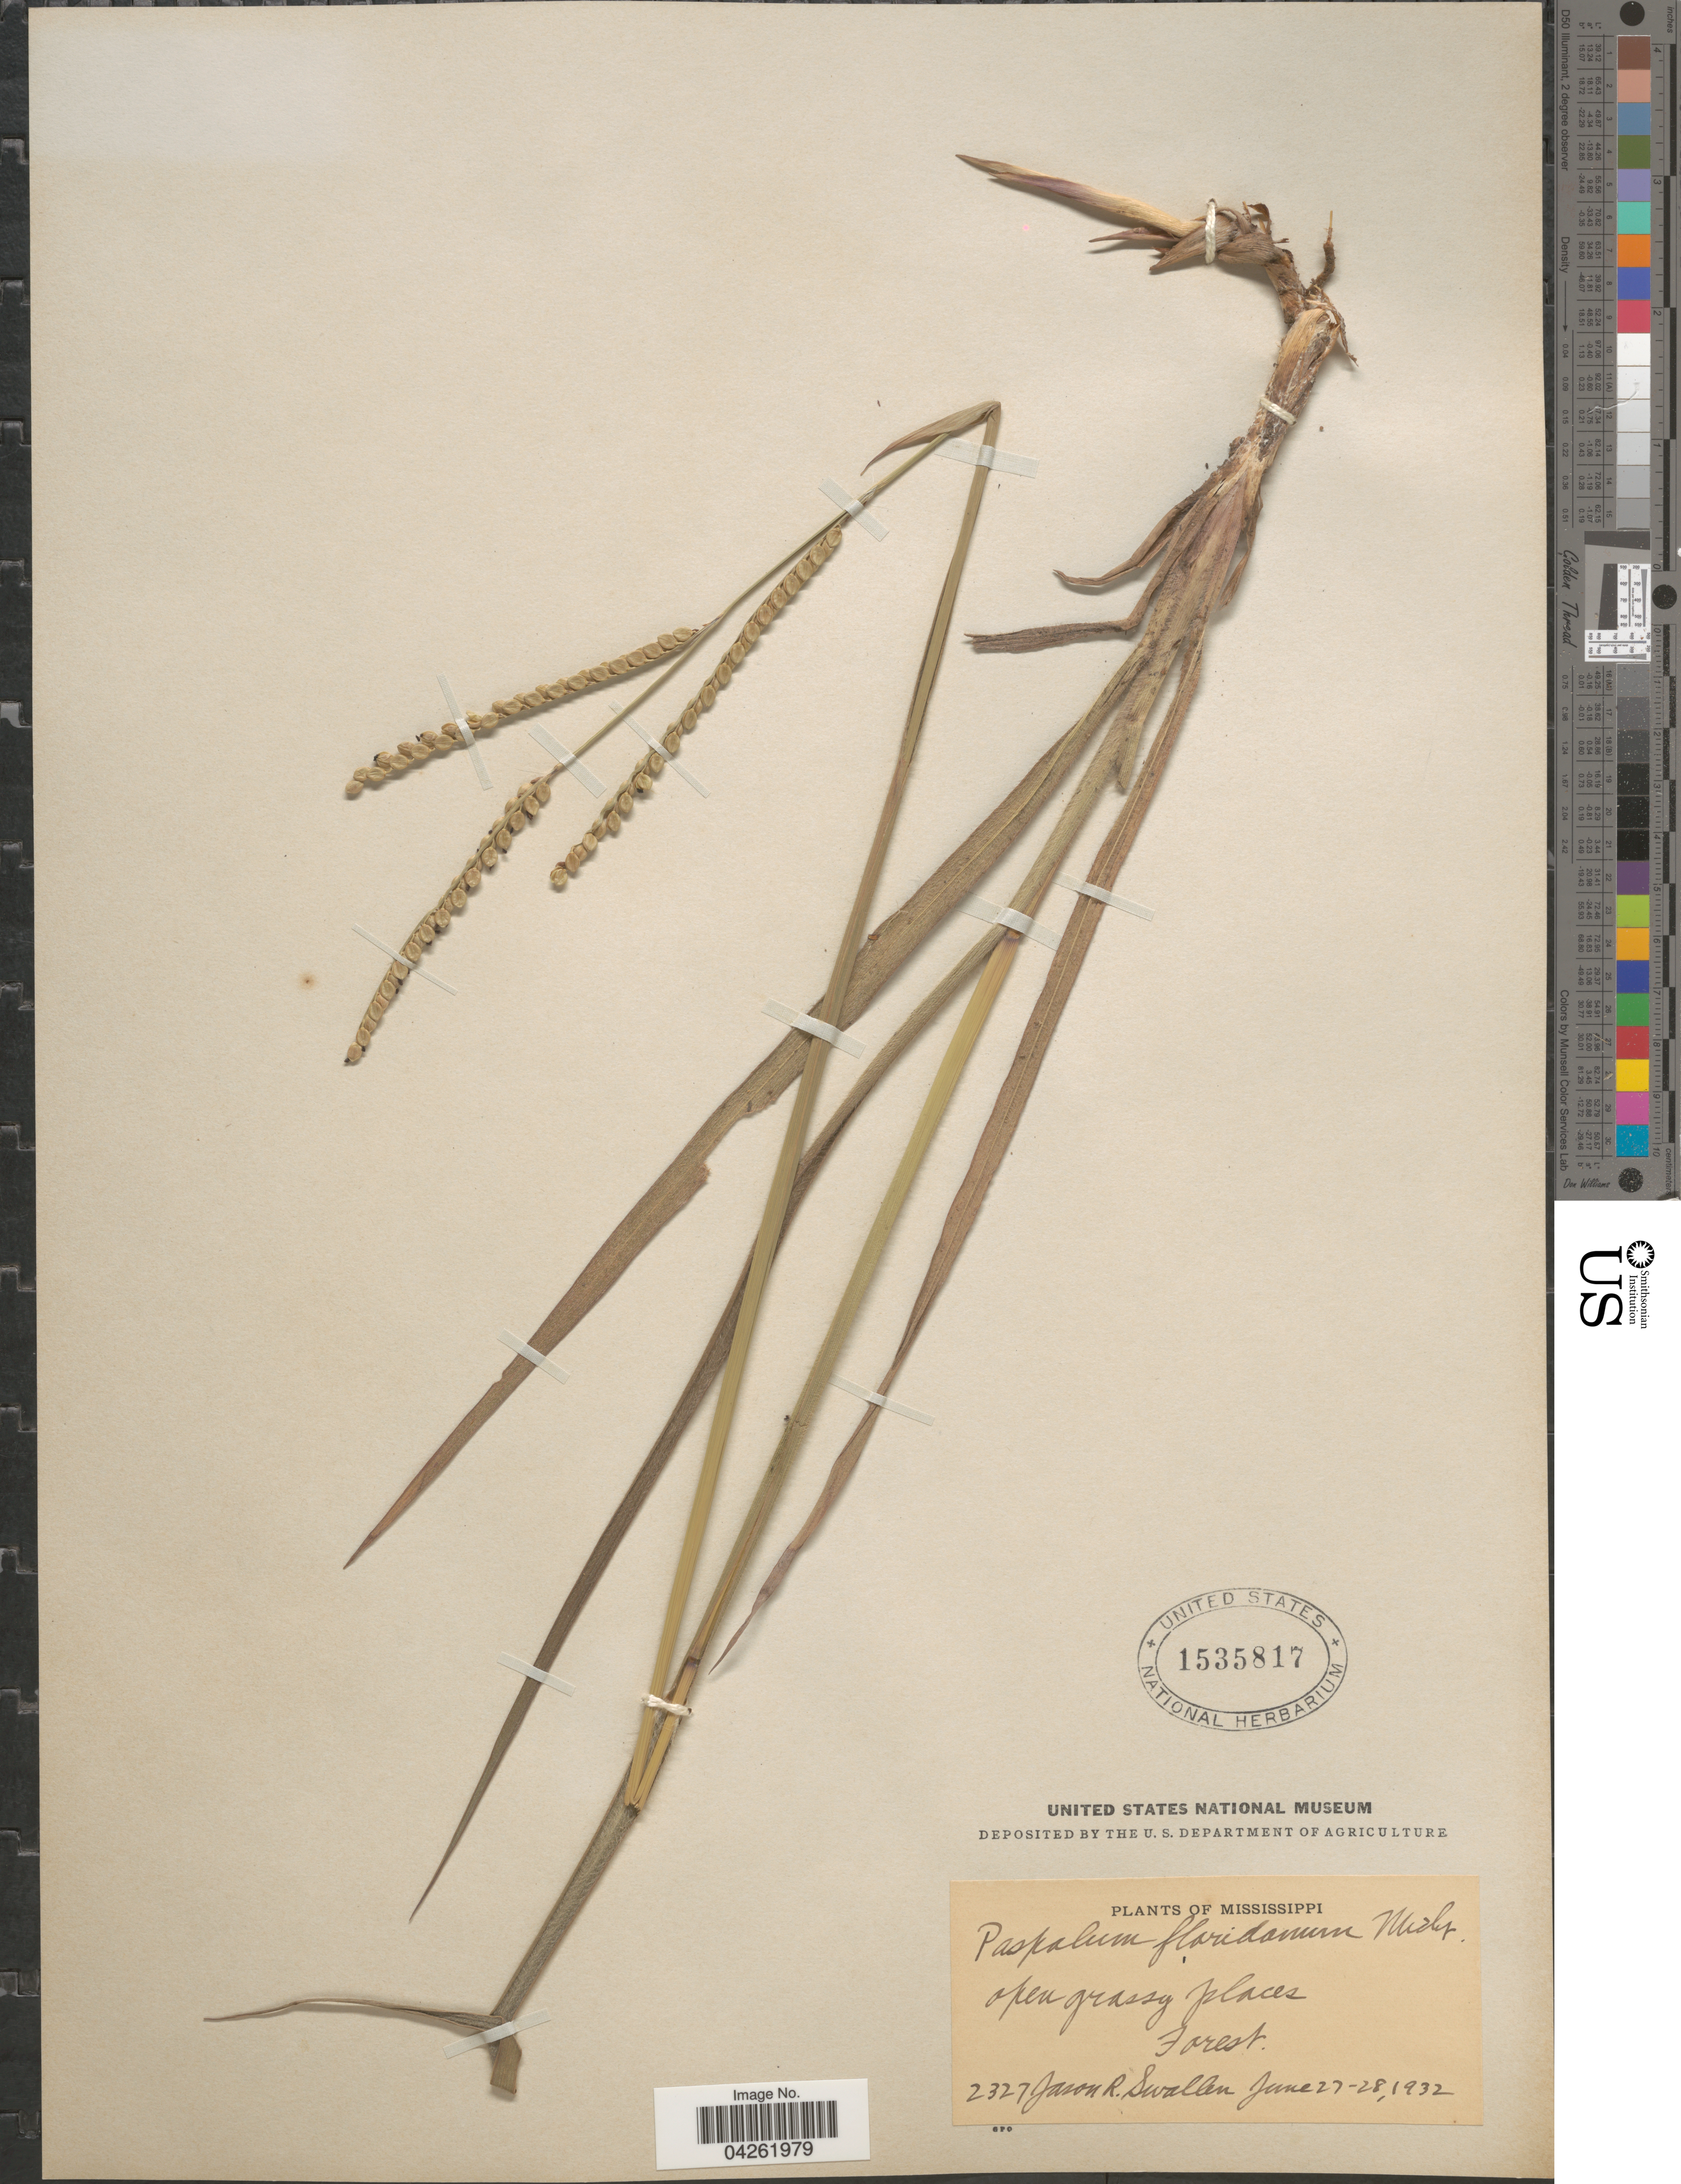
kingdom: Plantae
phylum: Tracheophyta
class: Liliopsida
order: Poales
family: Poaceae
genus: Paspalum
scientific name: Paspalum floridanum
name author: Michx.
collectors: J. R. Swallen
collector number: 2327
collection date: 1932-06-27/1932-06-28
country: United States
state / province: Mississippi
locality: Forest.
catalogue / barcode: US 1535817